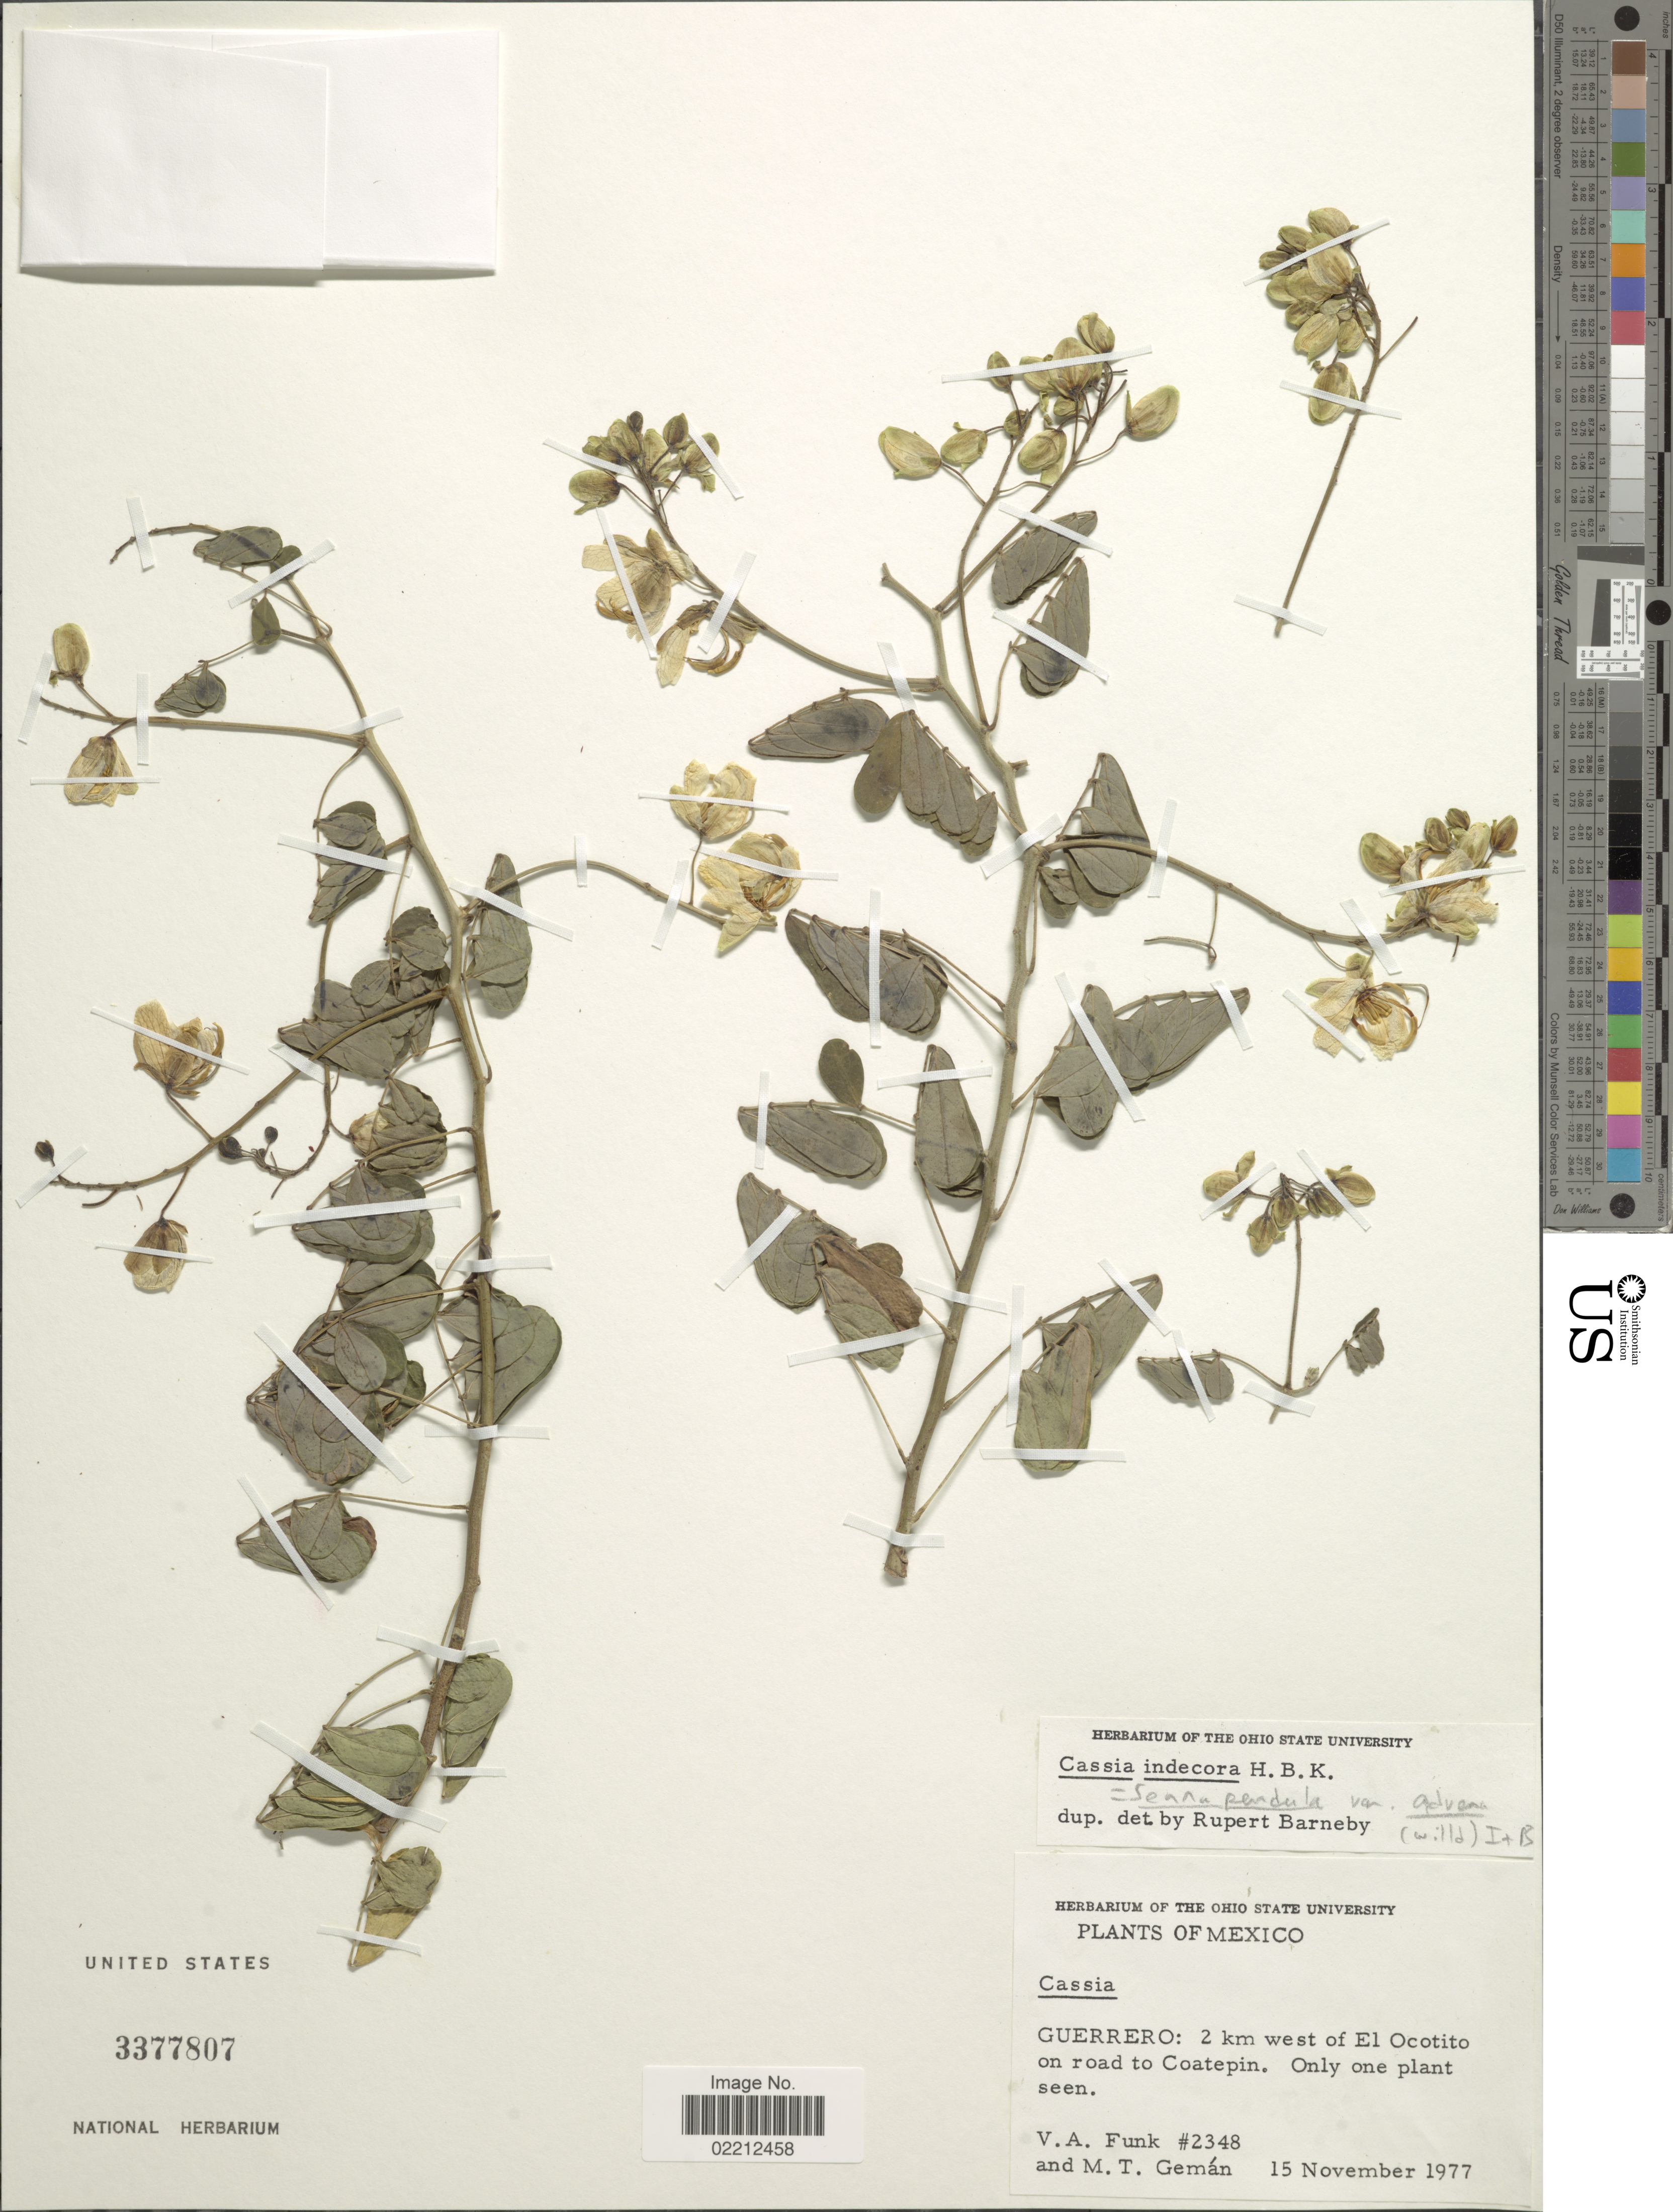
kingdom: Plantae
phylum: Tracheophyta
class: Magnoliopsida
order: Fabales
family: Fabaceae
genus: Senna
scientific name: Senna pendula var. advena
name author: (Vogel) H.S. Irwin & Barneby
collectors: V. Funk & M. Gemán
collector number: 2348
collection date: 1977-11-15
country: Mexico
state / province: Guerrero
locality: Guerrero: 2 km west of El Ocotito on road to Coatepin.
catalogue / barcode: US 3377807